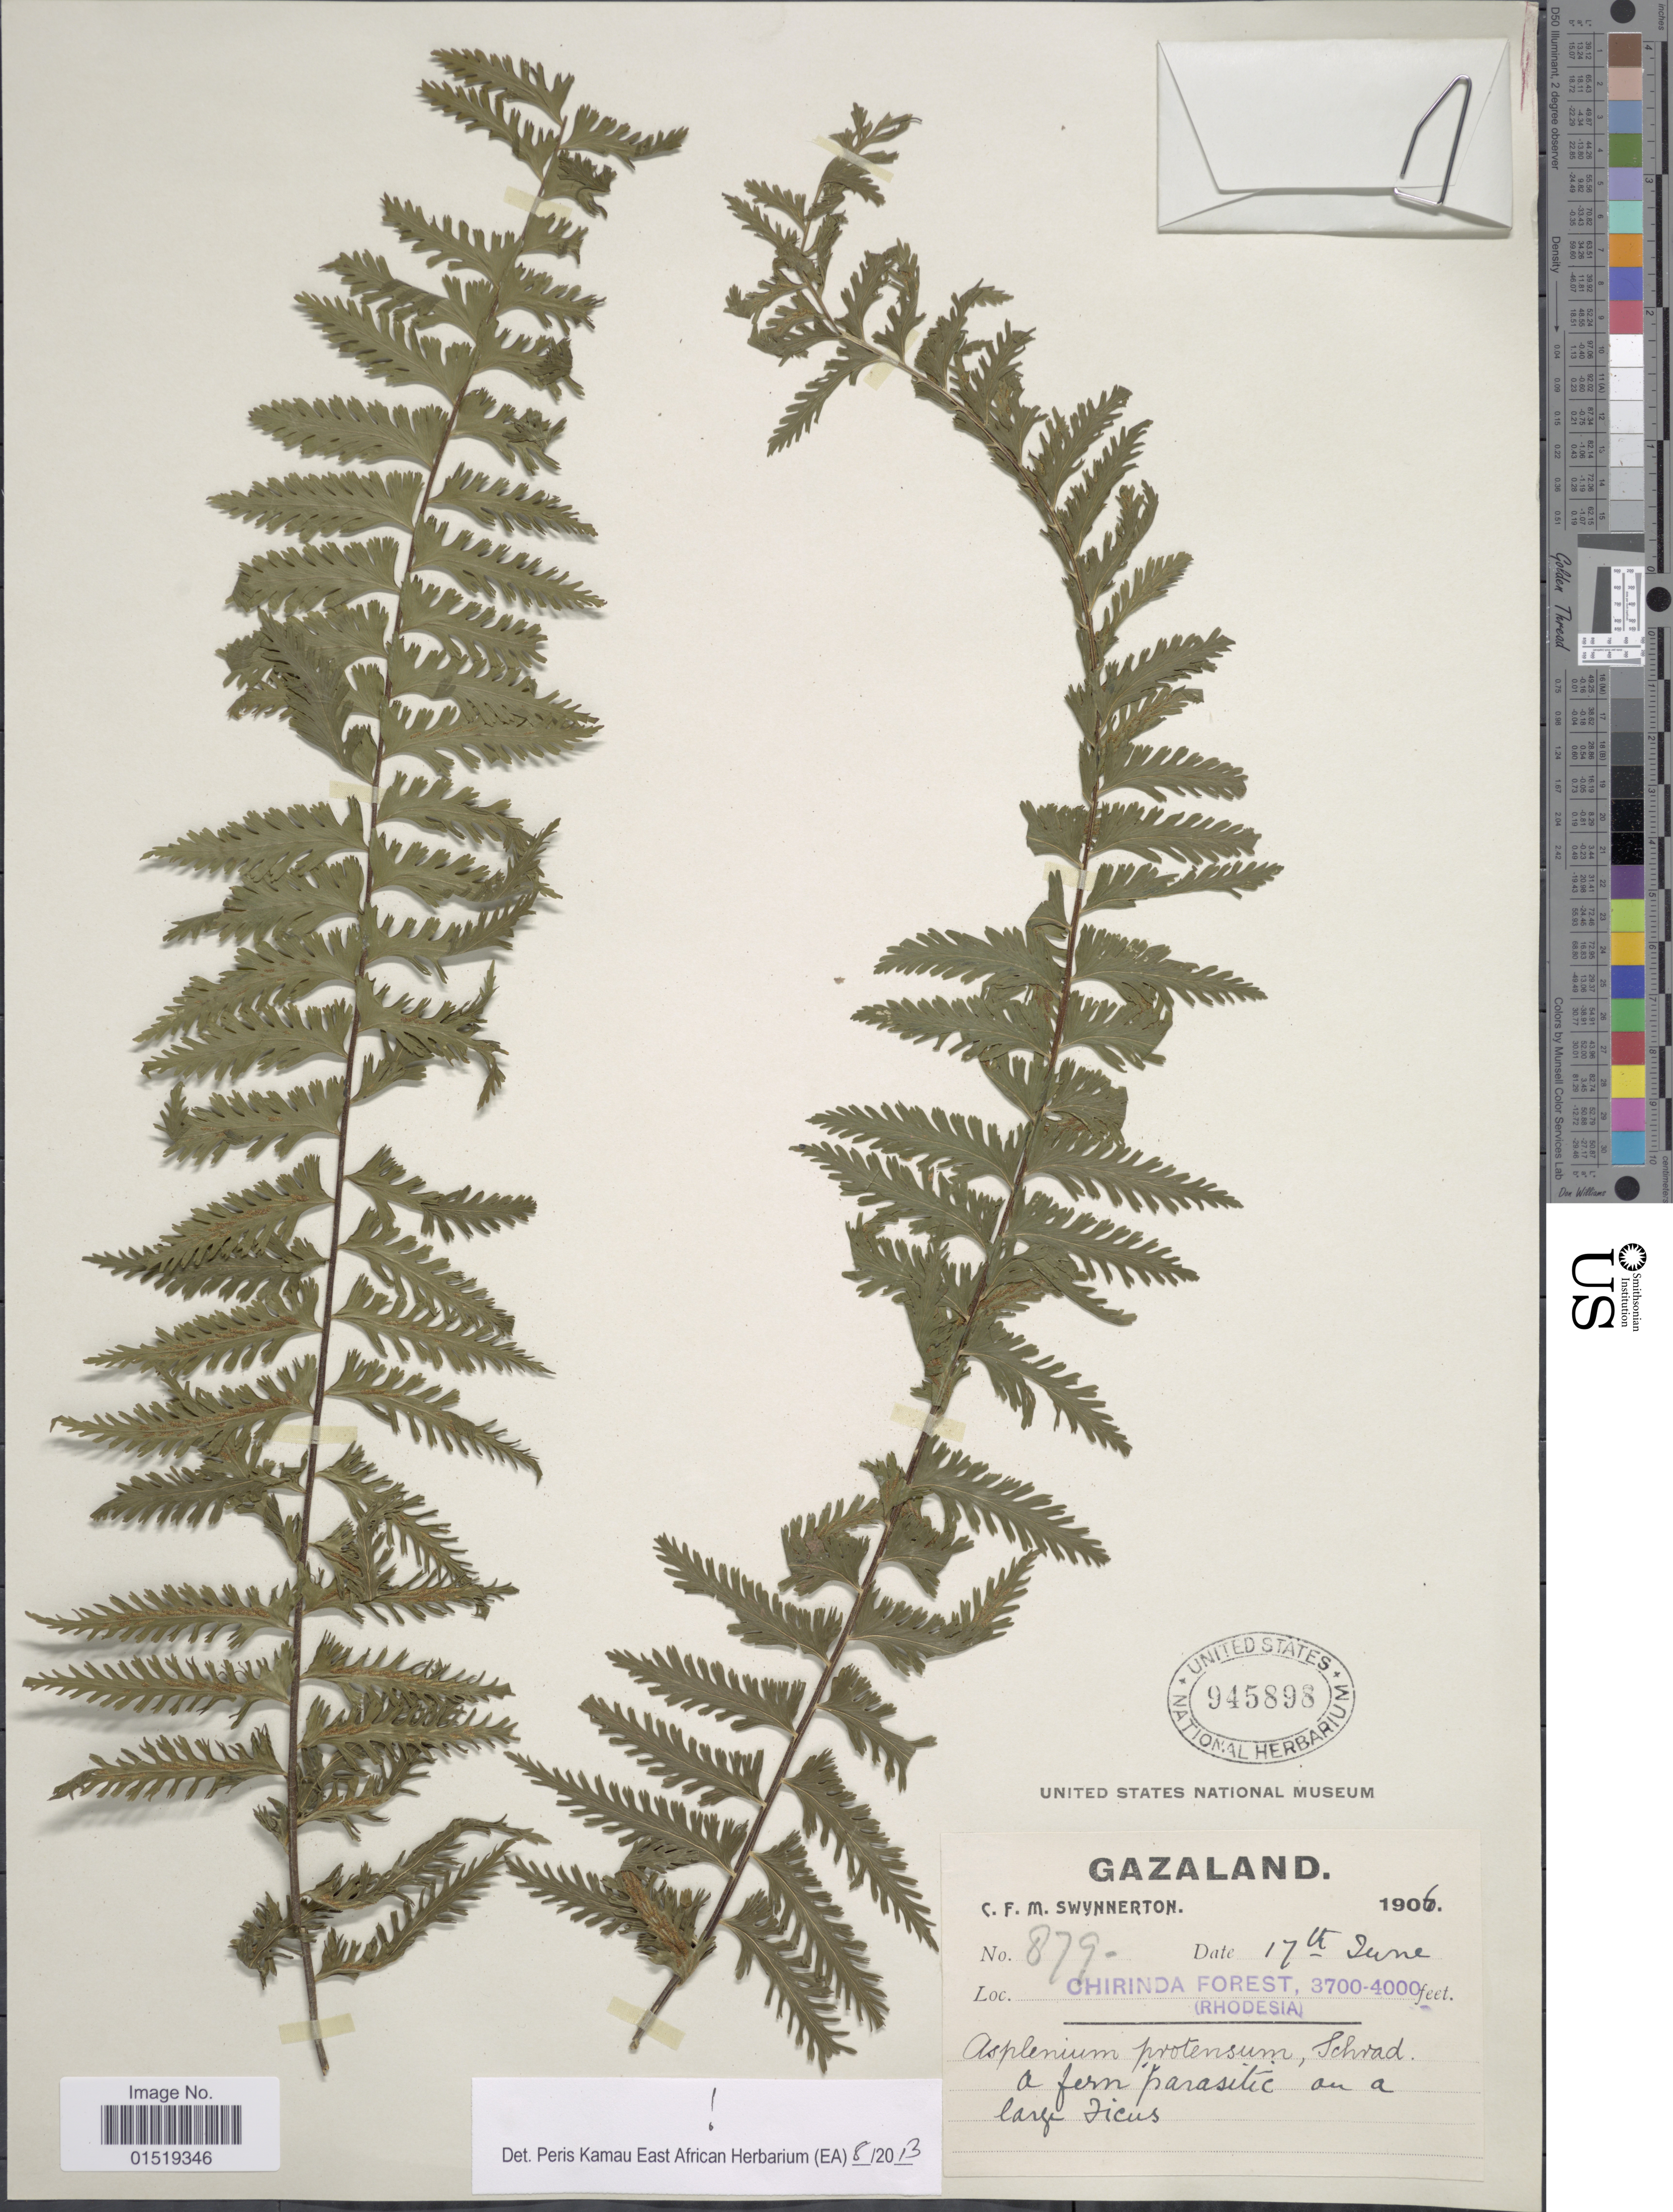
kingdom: Plantae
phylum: Tracheophyta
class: Polypodiopsida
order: Polypodiales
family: Aspleniaceae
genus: Asplenium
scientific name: Asplenium protensum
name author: Schrad.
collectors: C. Swynnerton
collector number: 879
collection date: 1906-06-17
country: Zimbabwe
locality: Gazaland. Chirinda Forest (Rhodesia).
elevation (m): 1128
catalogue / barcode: US 945898